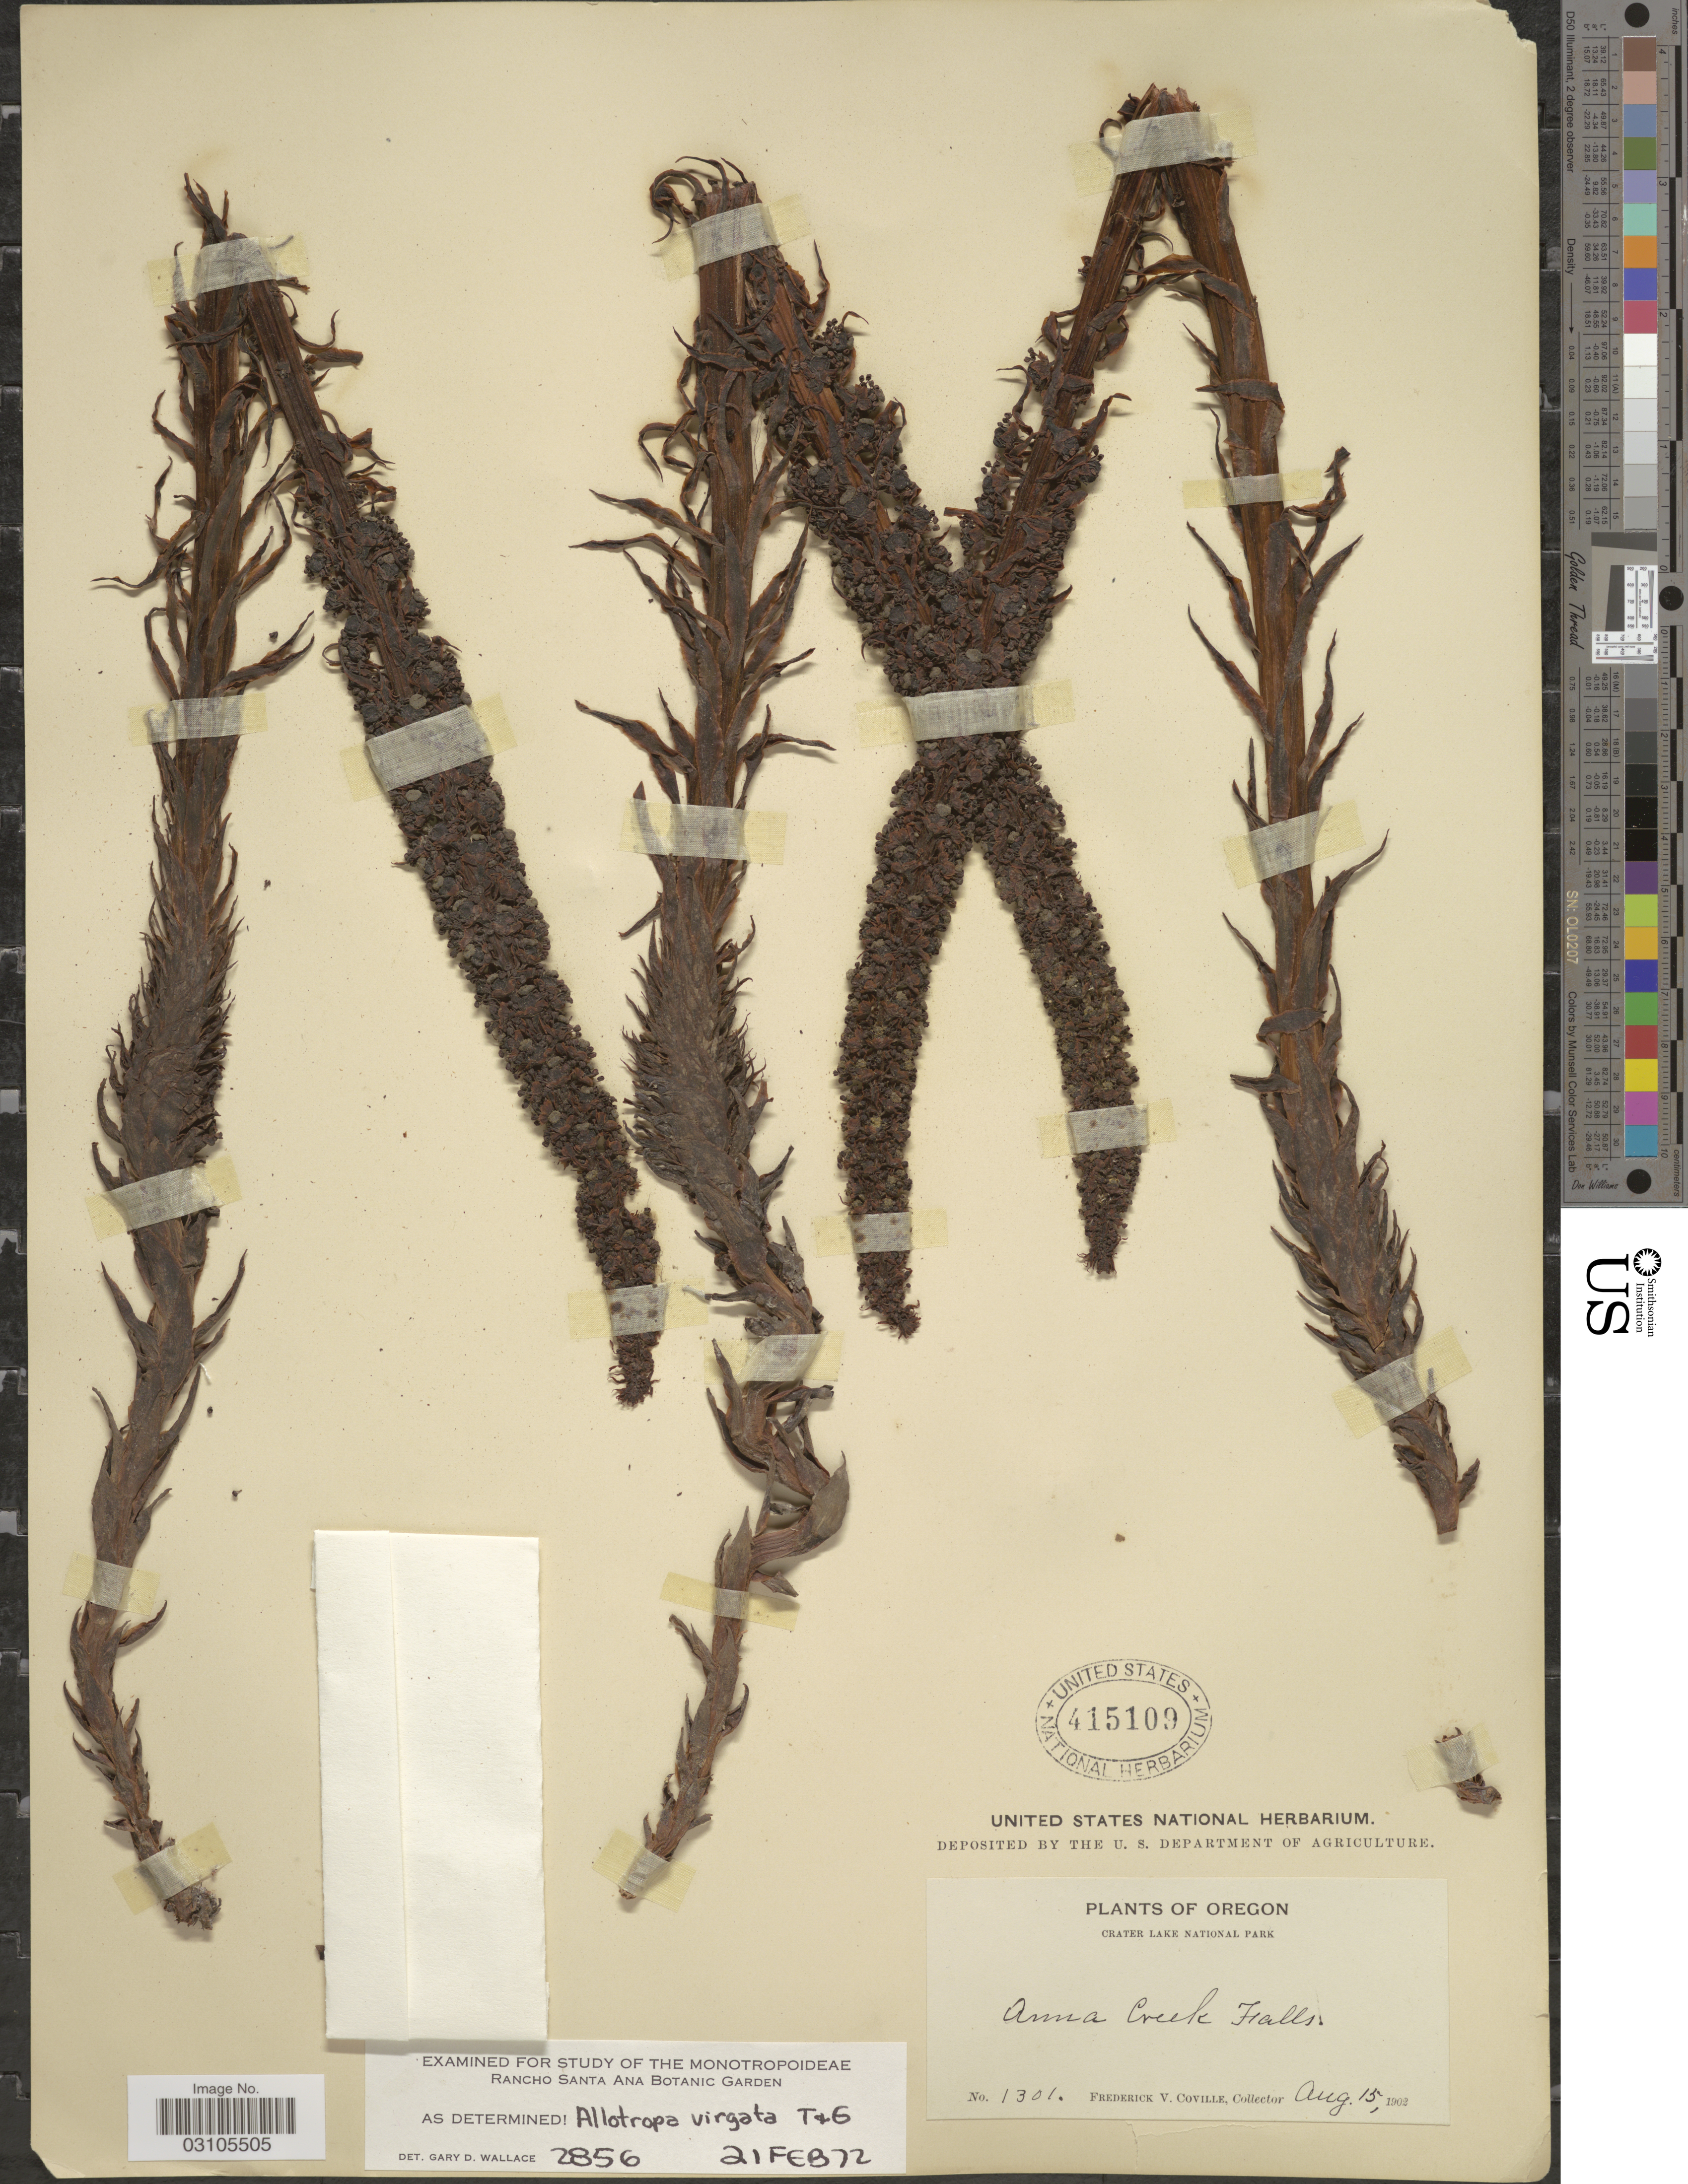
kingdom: Plantae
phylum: Tracheophyta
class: Magnoliopsida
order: Ericales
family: Ericaceae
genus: Allotropa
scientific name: Allotropa virgata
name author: Torr. & A. Gray ex A. Gray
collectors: F. V. Coville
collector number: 1301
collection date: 1902-08-15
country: United States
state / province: Oregon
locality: Crater Lake National Park. Anna Creek Falls.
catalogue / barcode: US 415109